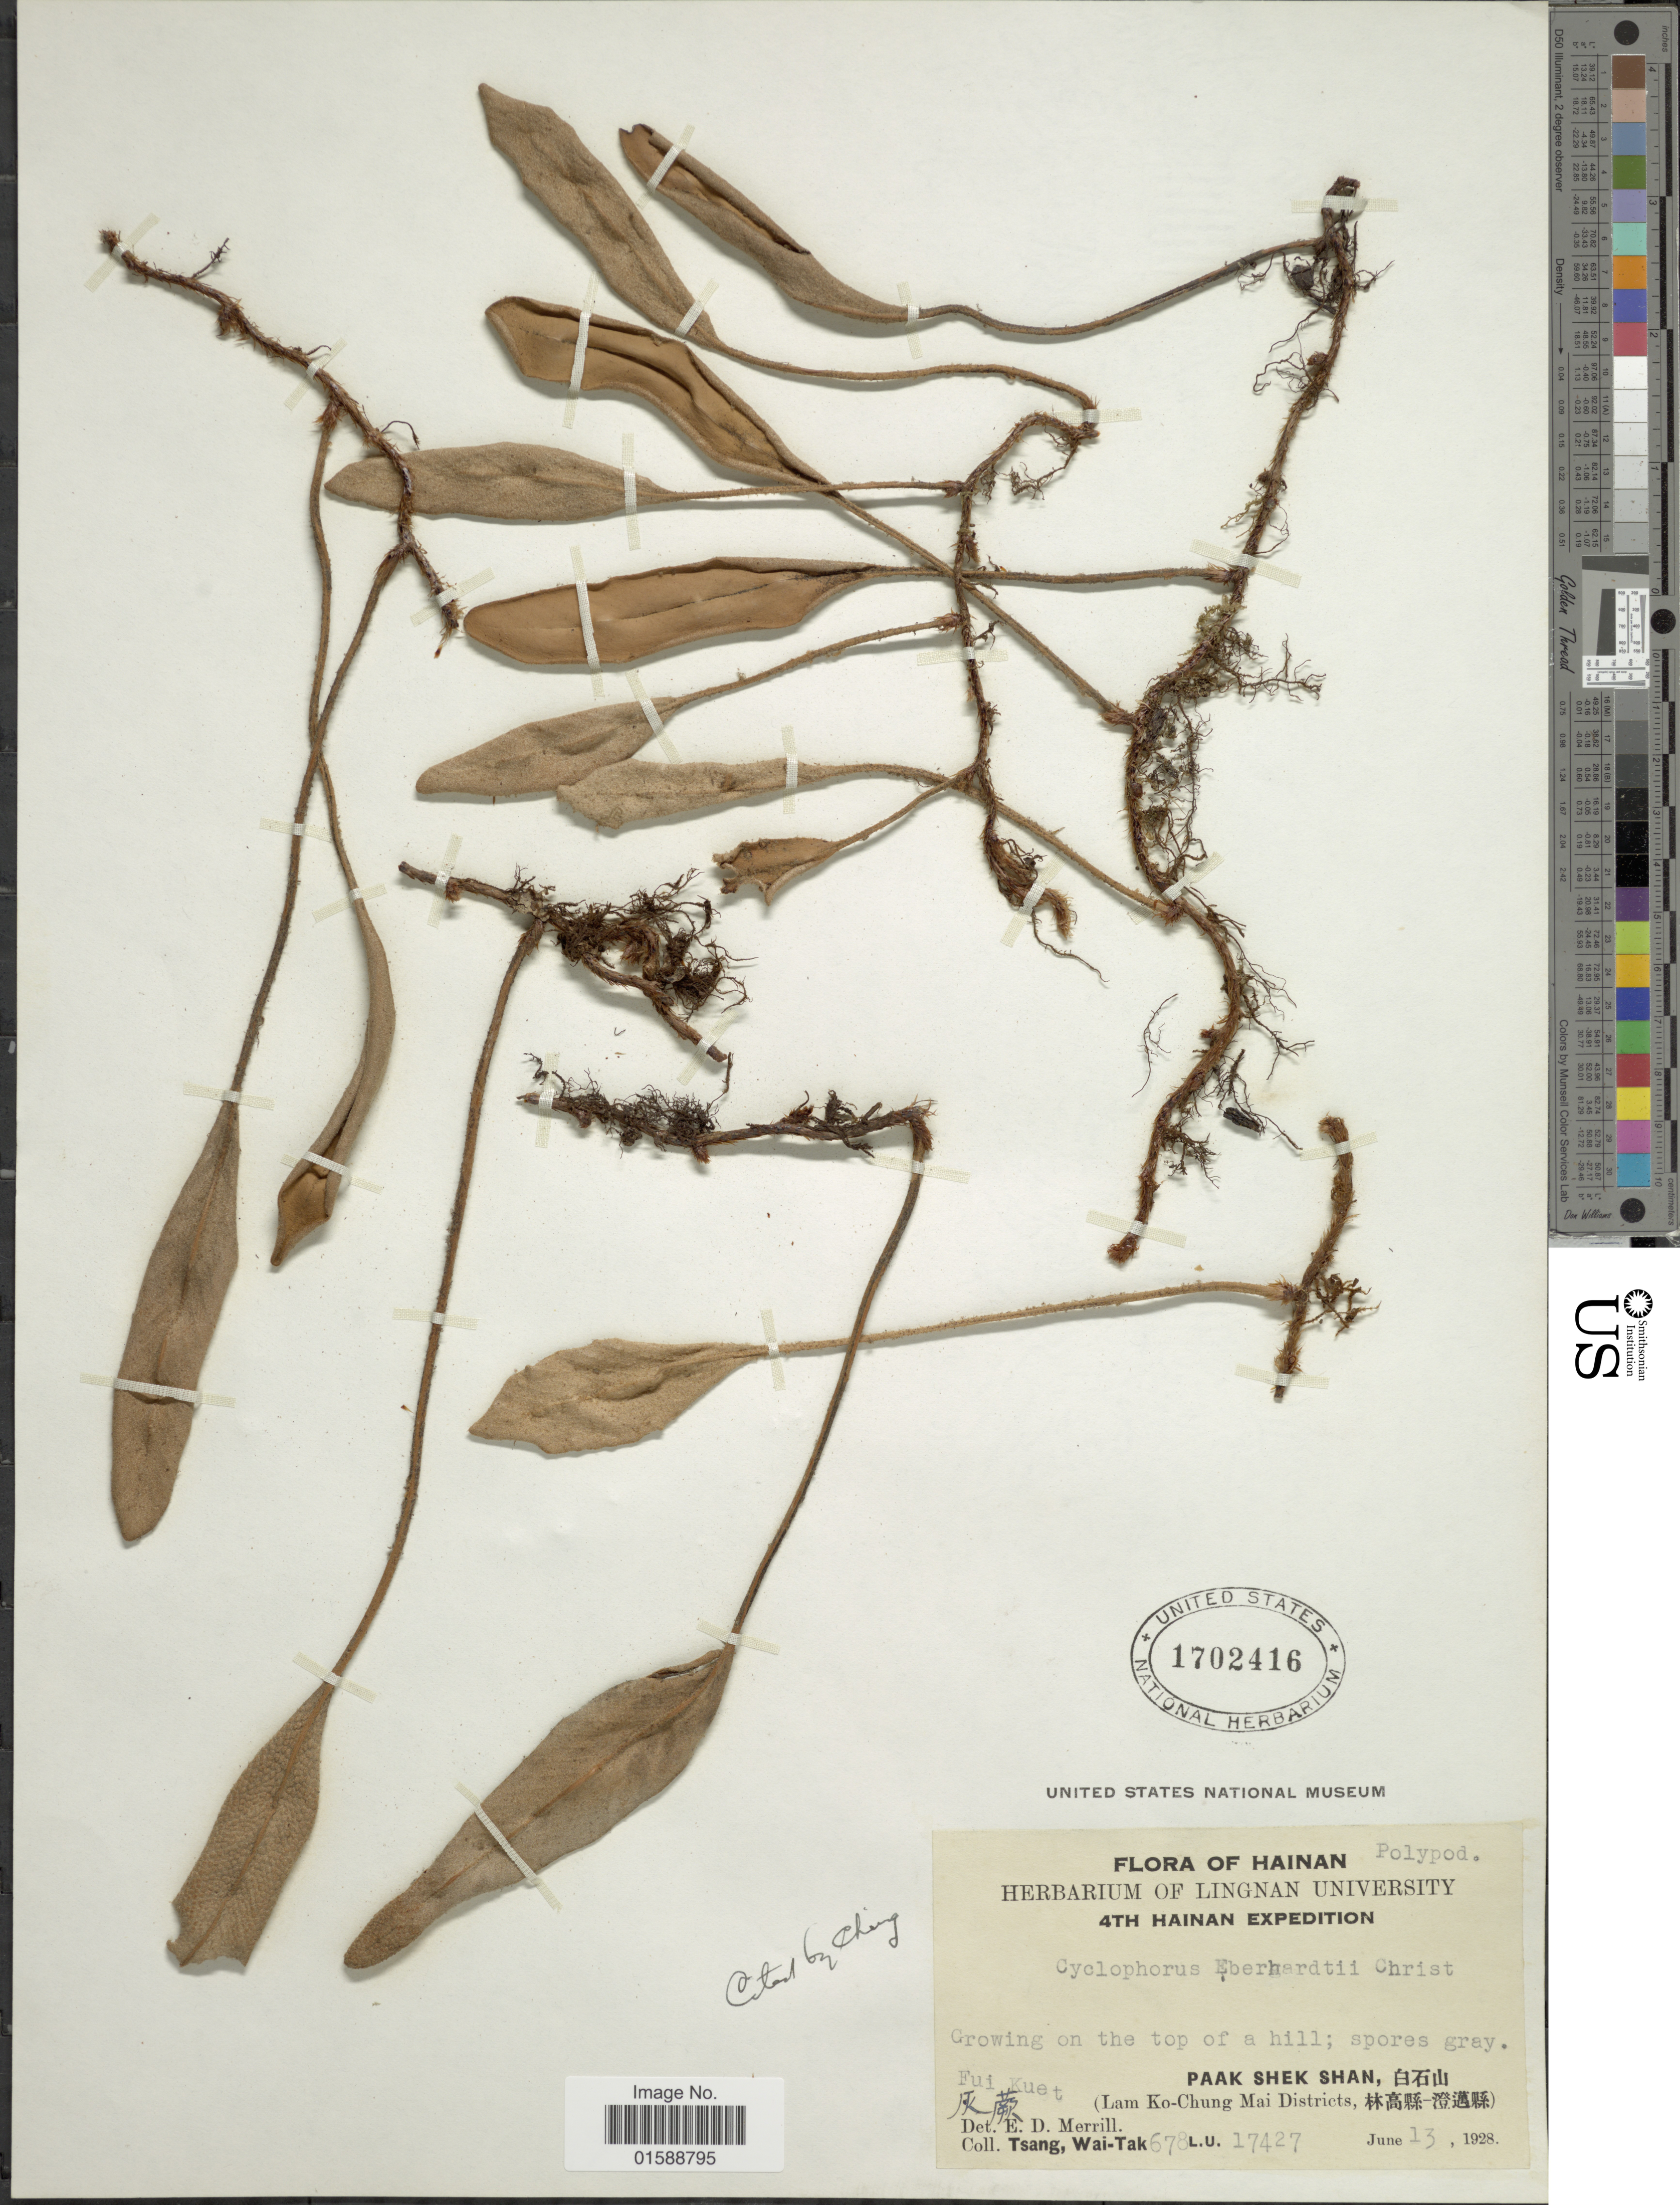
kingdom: Plantae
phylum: Tracheophyta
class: Polypodiopsida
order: Polypodiales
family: Polypodiaceae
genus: Pyrrosia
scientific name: Pyrrosia eberhardtii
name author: (Christ) Ching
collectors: W. T. Tsang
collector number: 678L.U.17427?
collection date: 1928-06-13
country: China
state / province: Hainan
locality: Paak Shen Shan, (Lam Ko-Chung Mai Districts). Fui Kuet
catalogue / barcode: US 1702416